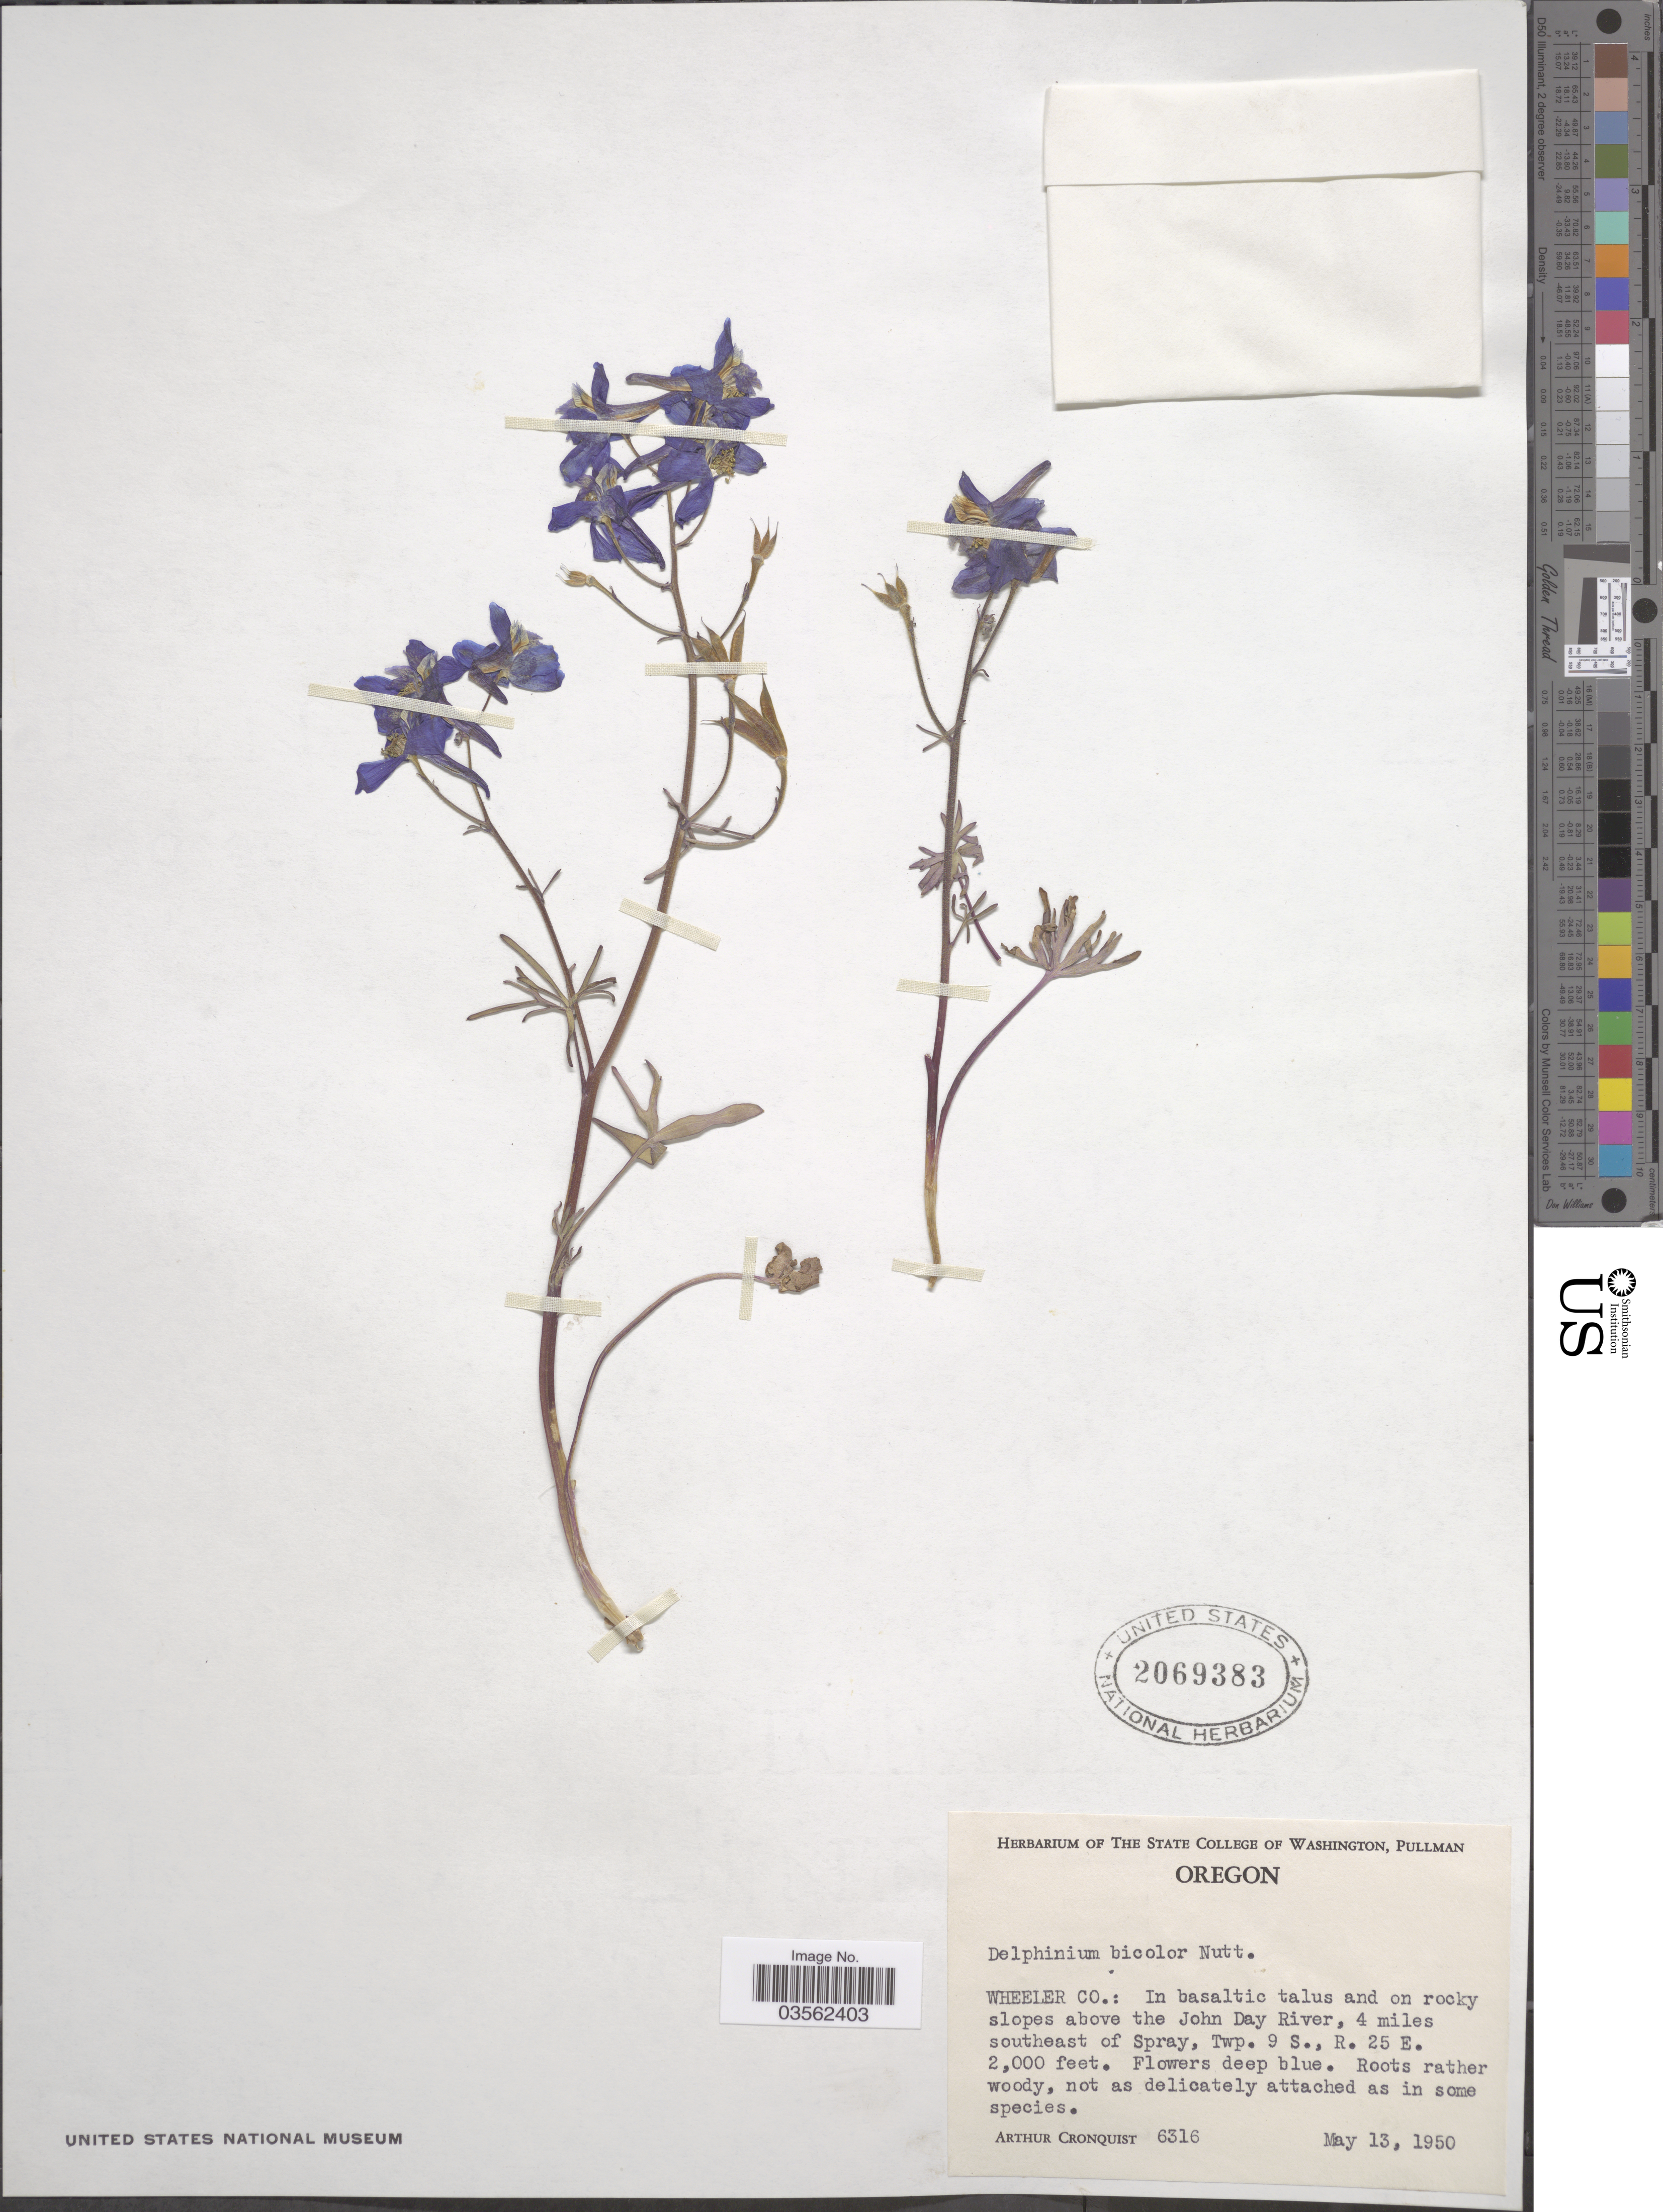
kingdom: Plantae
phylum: Tracheophyta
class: Magnoliopsida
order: Ranunculales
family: Ranunculaceae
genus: Delphinium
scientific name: Delphinium bicolor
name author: Nutt.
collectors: A. J. Cronquist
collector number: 6316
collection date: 1950-05-13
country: United States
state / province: Oregon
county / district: Wheeler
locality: Wheeler Co.: above the John Day River, 4 miles southeast of Spray, Twp. 9 S., R. 25 E.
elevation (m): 610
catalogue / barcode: US 2069383